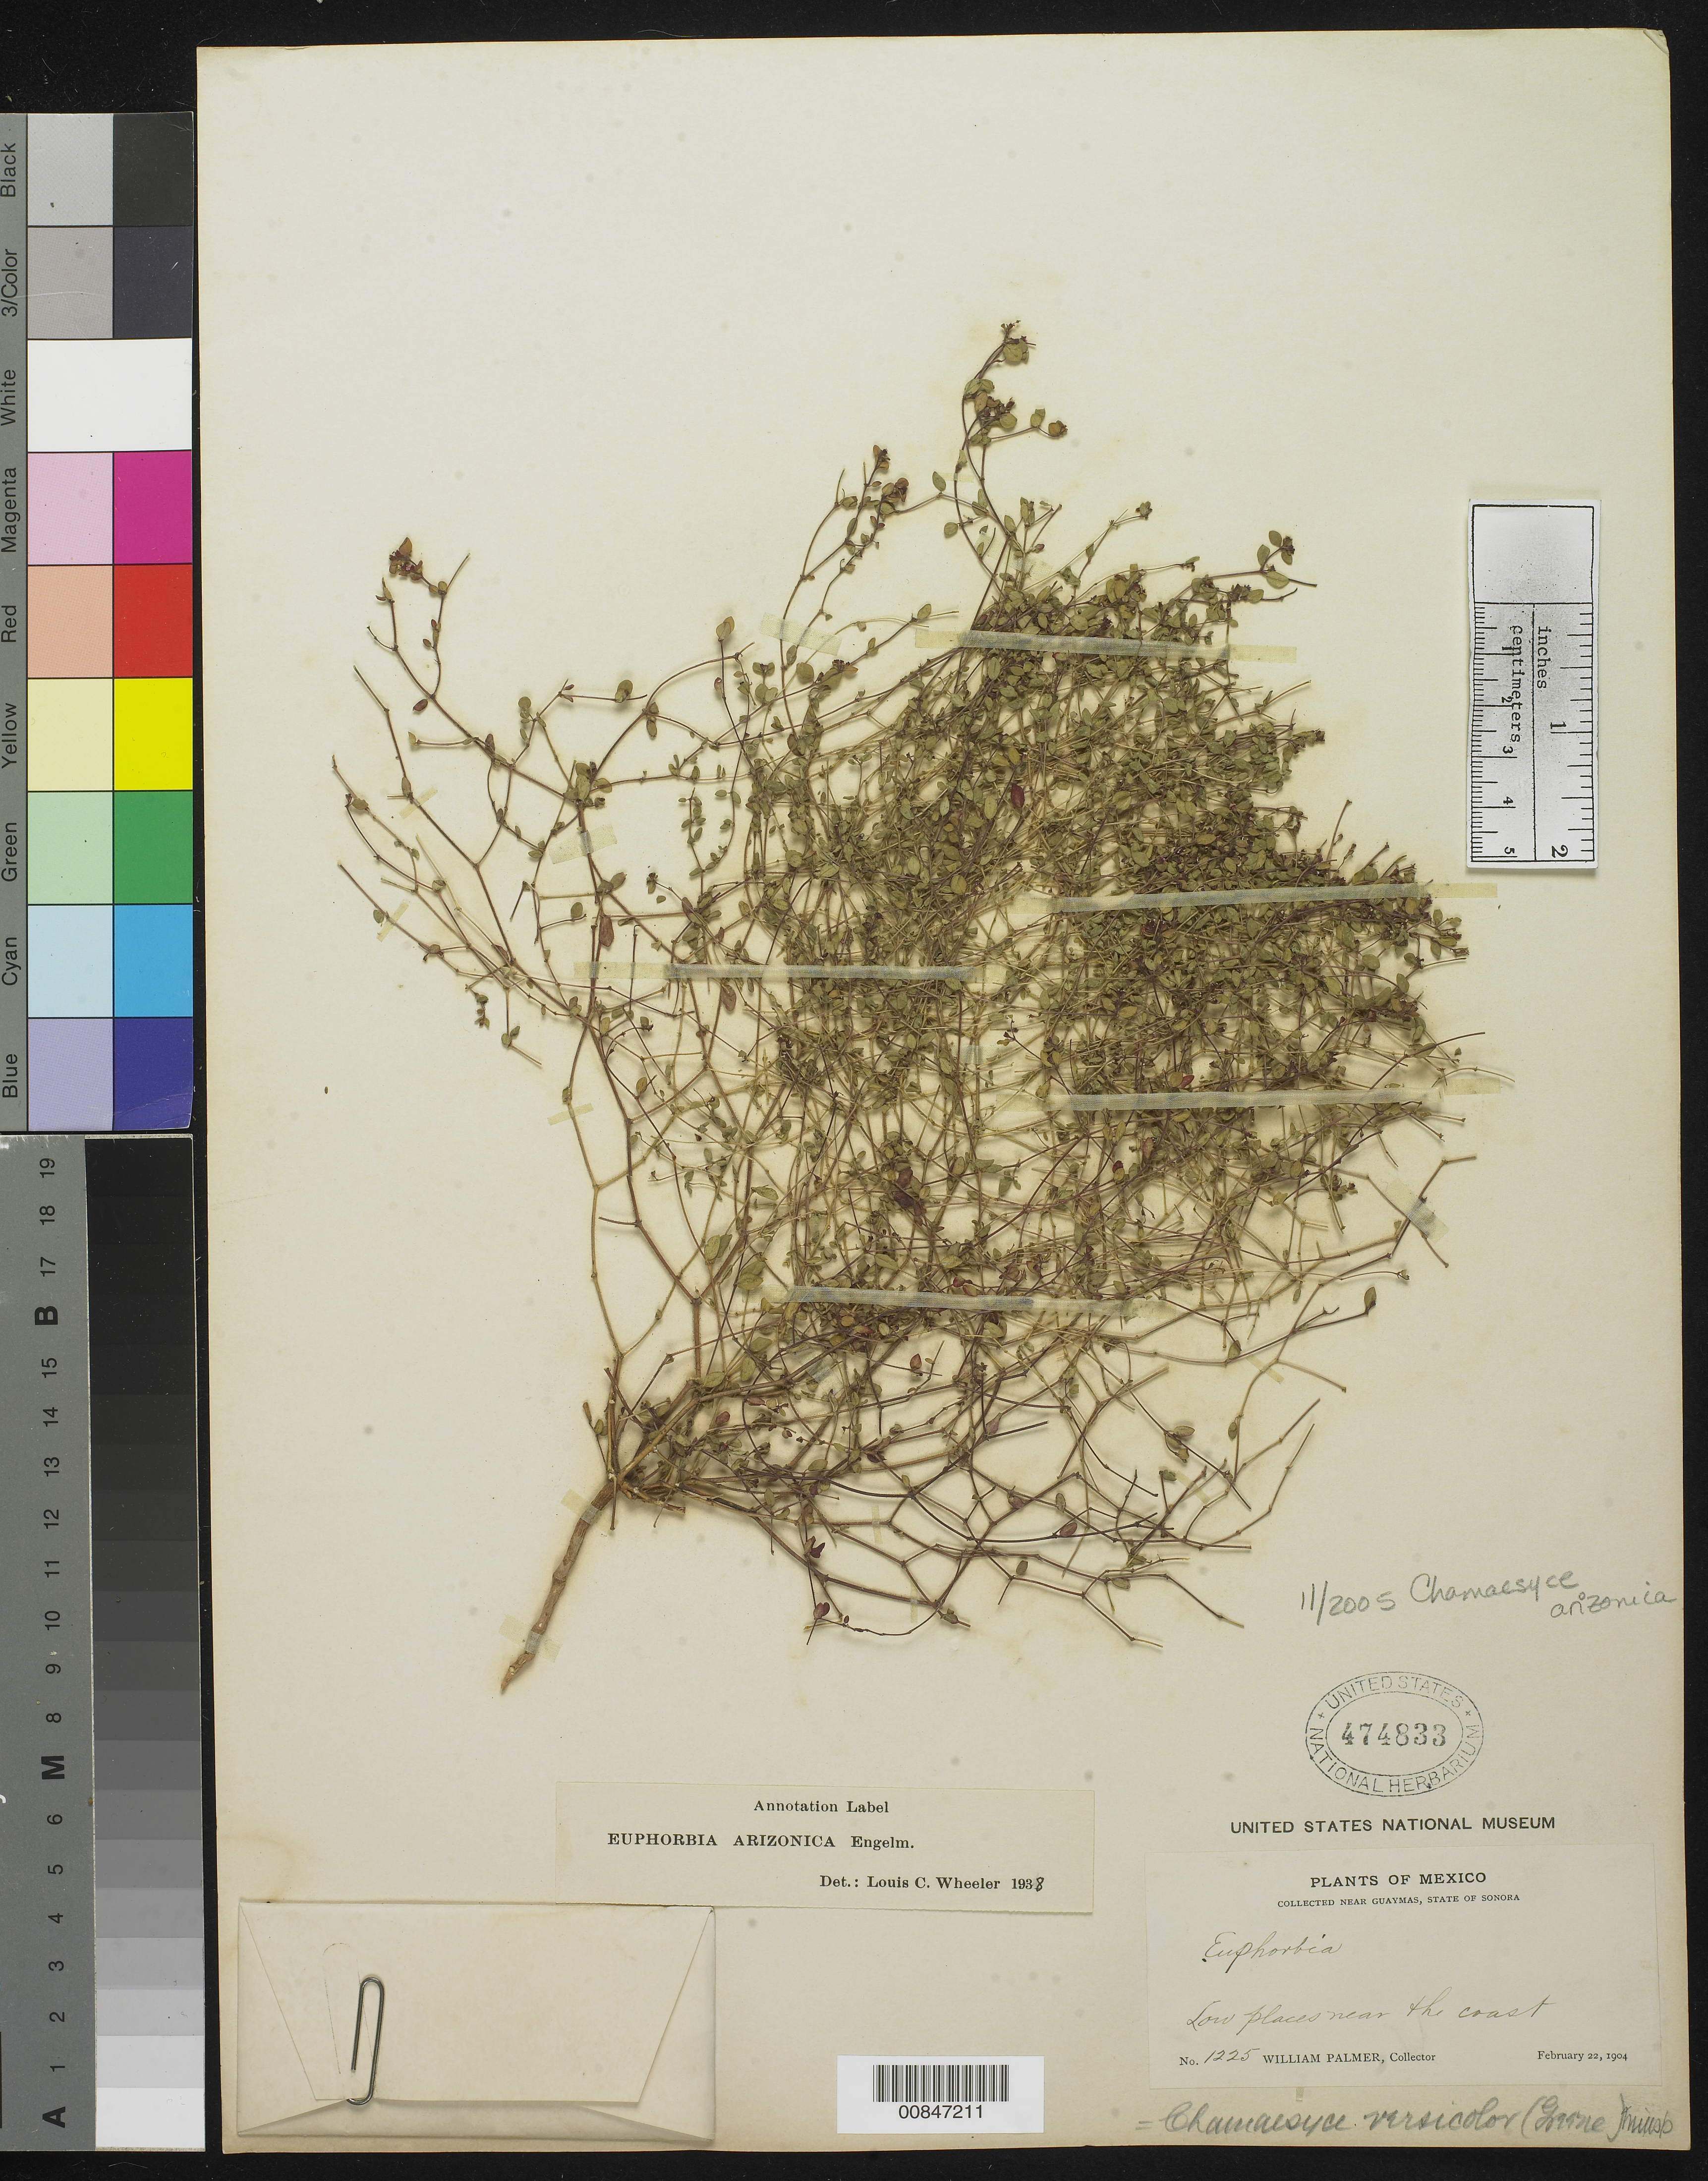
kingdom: Plantae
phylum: Tracheophyta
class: Magnoliopsida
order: Malpighiales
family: Euphorbiaceae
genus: Euphorbia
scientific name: Euphorbia arizonica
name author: Engelm.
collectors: W. Palmer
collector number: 1225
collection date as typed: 22 Feb 1904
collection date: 1904-02-22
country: Mexico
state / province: Sonora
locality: Near Guaymas, low places near the coast.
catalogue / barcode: US 474833